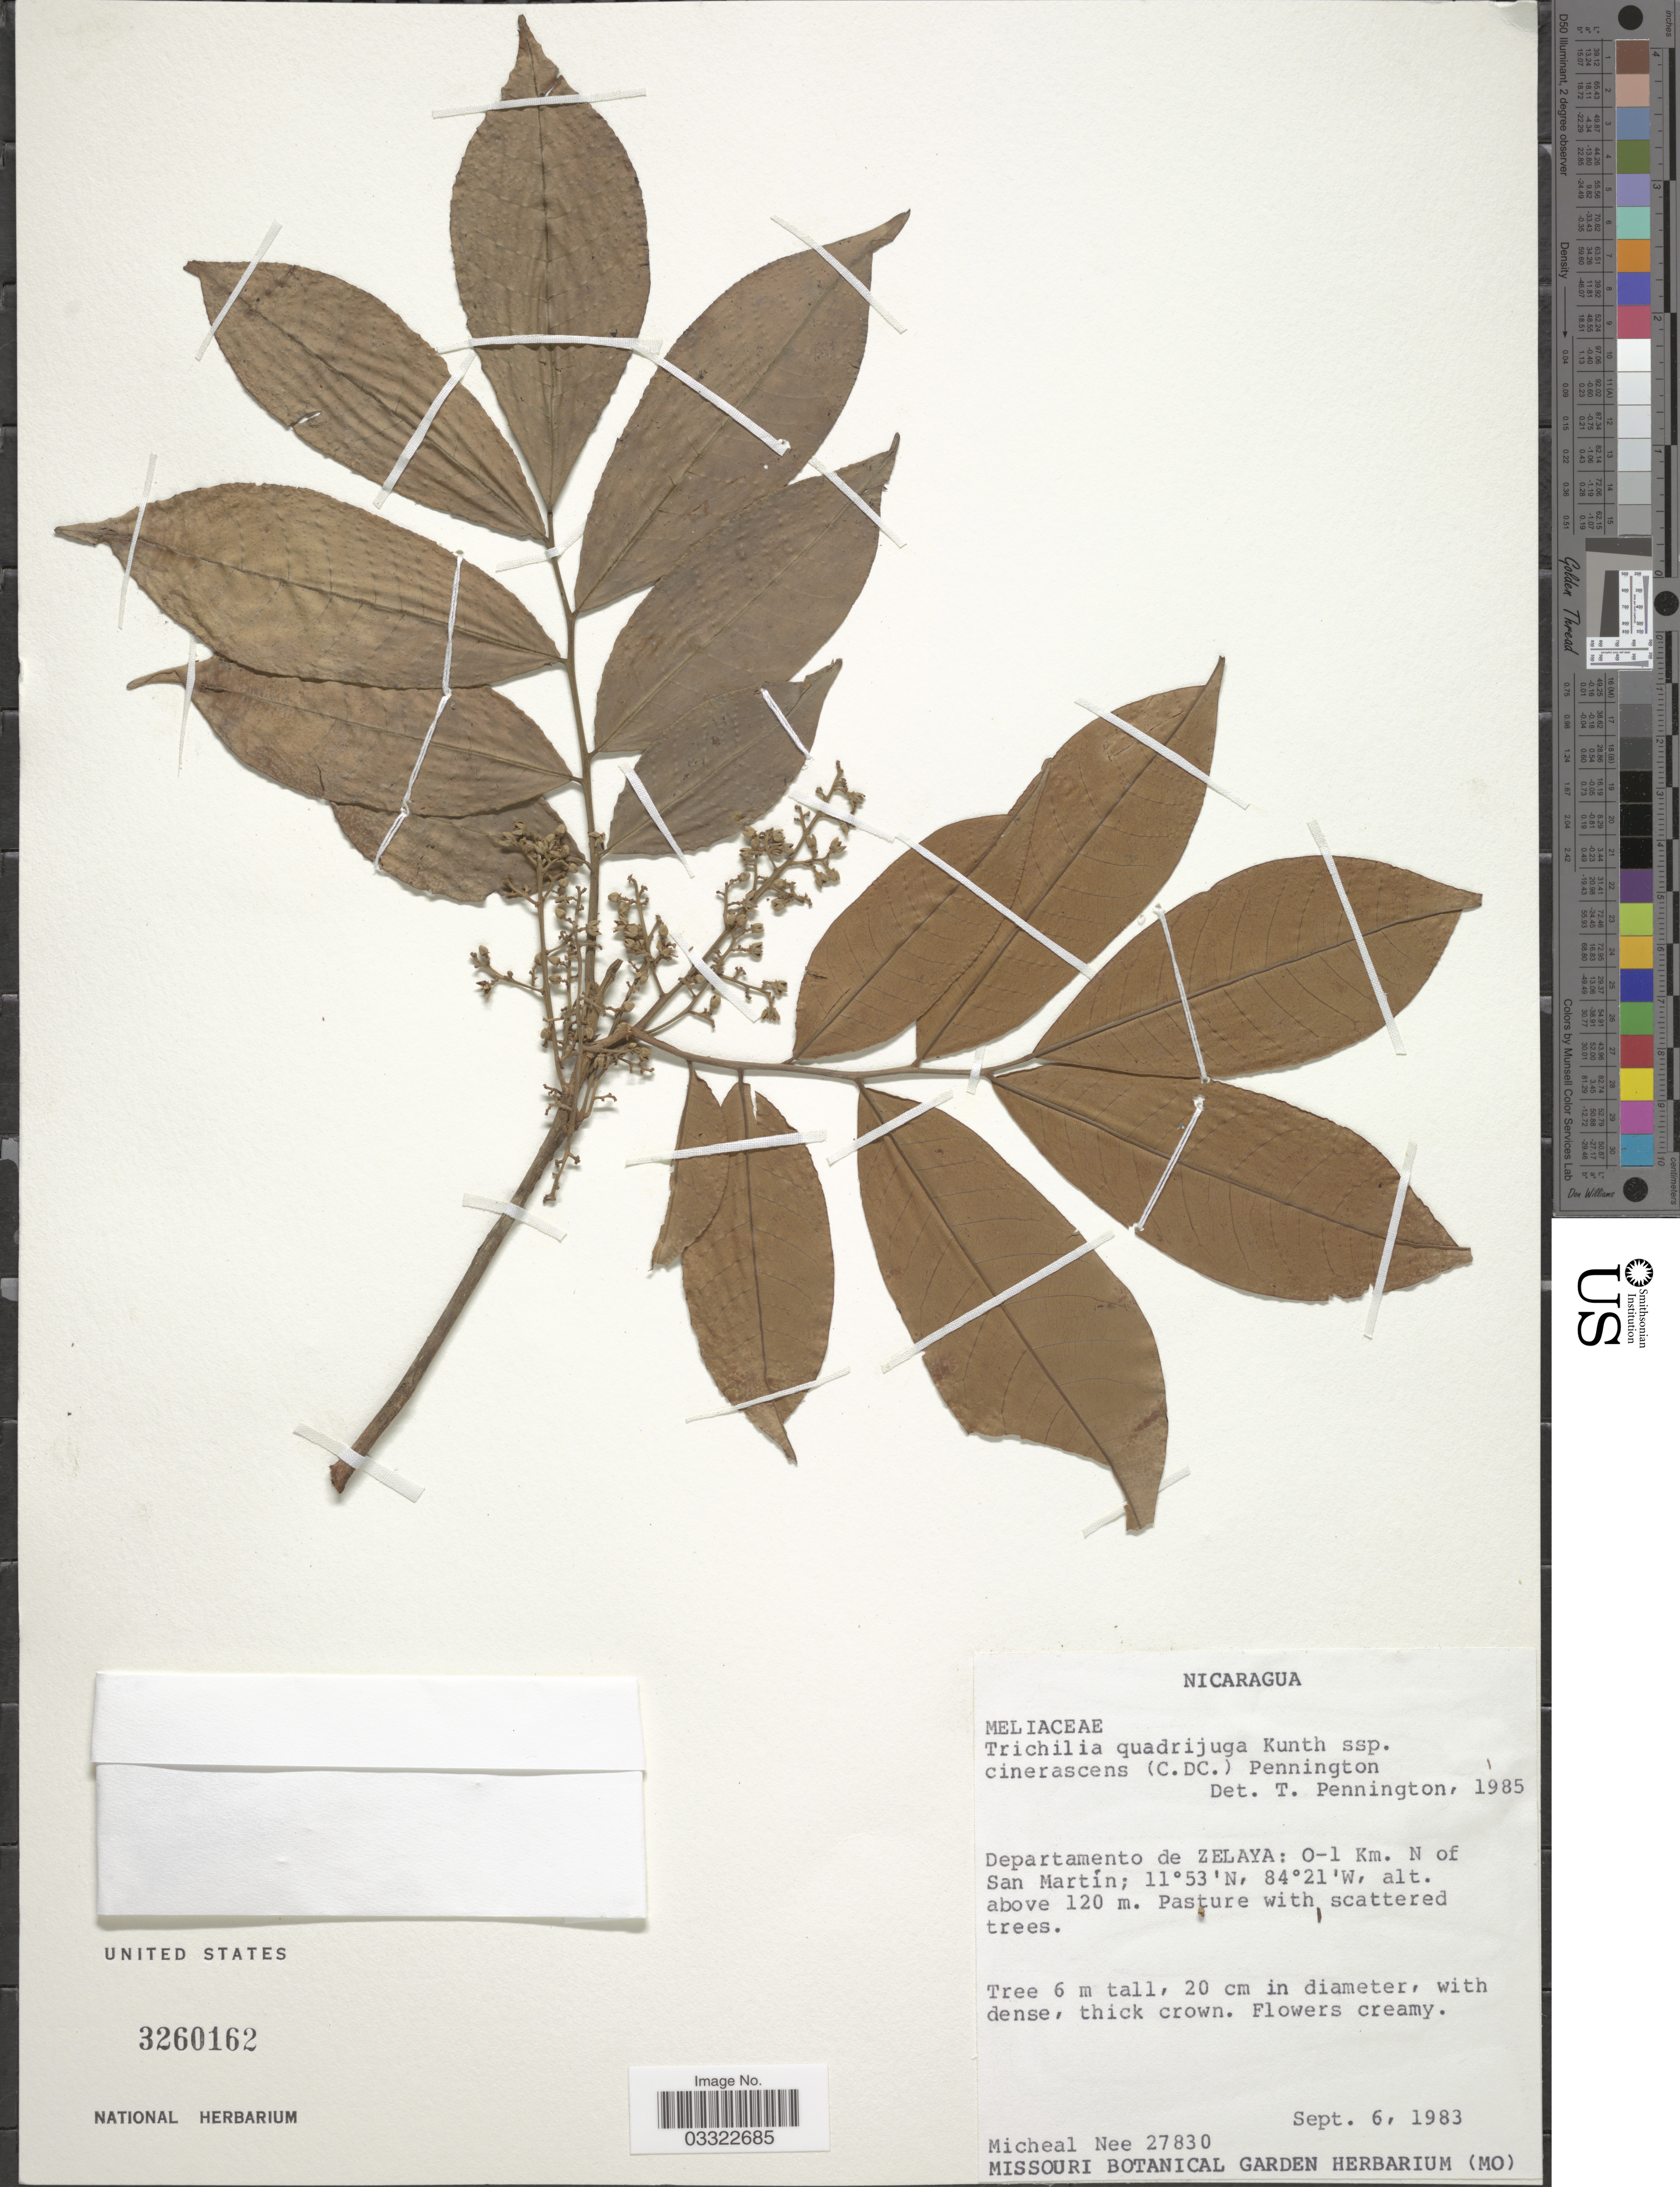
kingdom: Plantae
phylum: Tracheophyta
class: Magnoliopsida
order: Sapindales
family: Meliaceae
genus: Trichilia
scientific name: Trichilia quadrijuga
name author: Kunth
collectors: M. Nee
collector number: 27830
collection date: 1983-09-06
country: Nicaragua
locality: Departamento de Zelaya: 0-1 Km. N of San Martin.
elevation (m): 120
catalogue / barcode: US 3260162